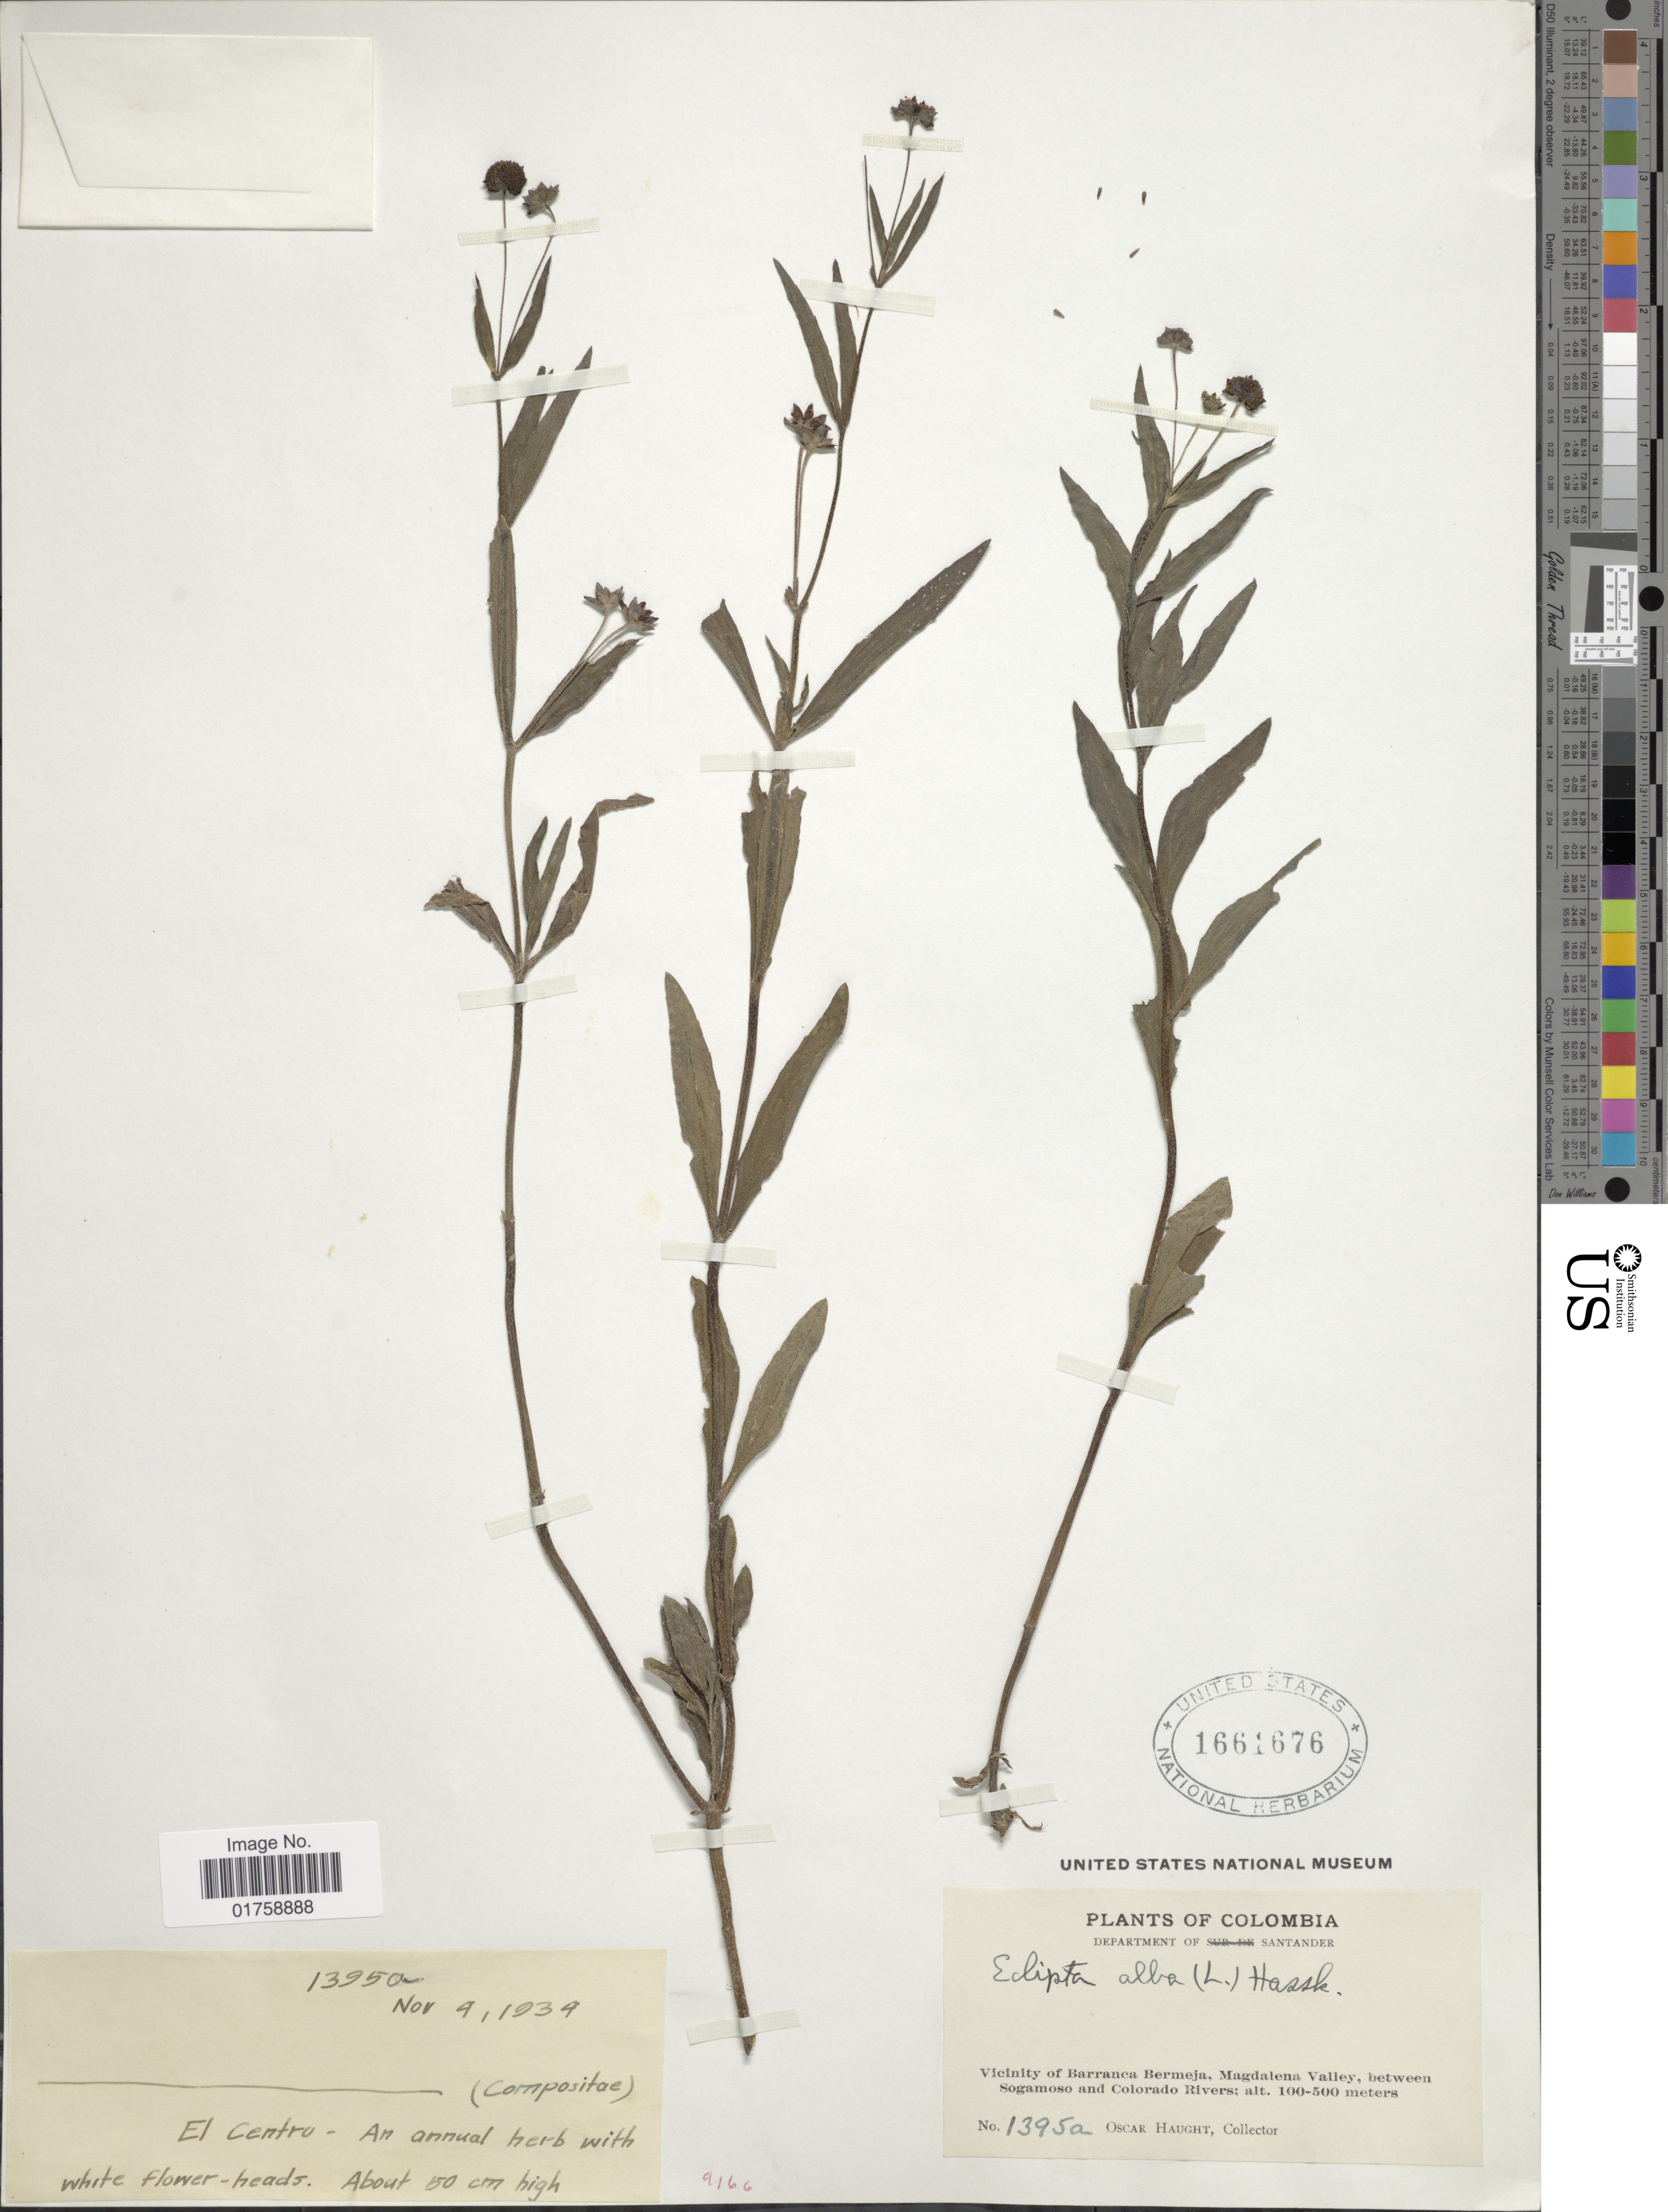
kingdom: Plantae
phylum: Tracheophyta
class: Magnoliopsida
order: Asterales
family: Asteraceae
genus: Eclipta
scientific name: Eclipta alba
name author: (L.) Hassk.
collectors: O. L. Haught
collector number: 1395a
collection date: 1934-11-09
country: Colombia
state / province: Santander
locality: Colombia Department of Santander. Vicinity of Barranca bermeja. Magdalena Valley, between Sogamoso and Colorado Rivers. El Centro-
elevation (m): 100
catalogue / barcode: US 1661676